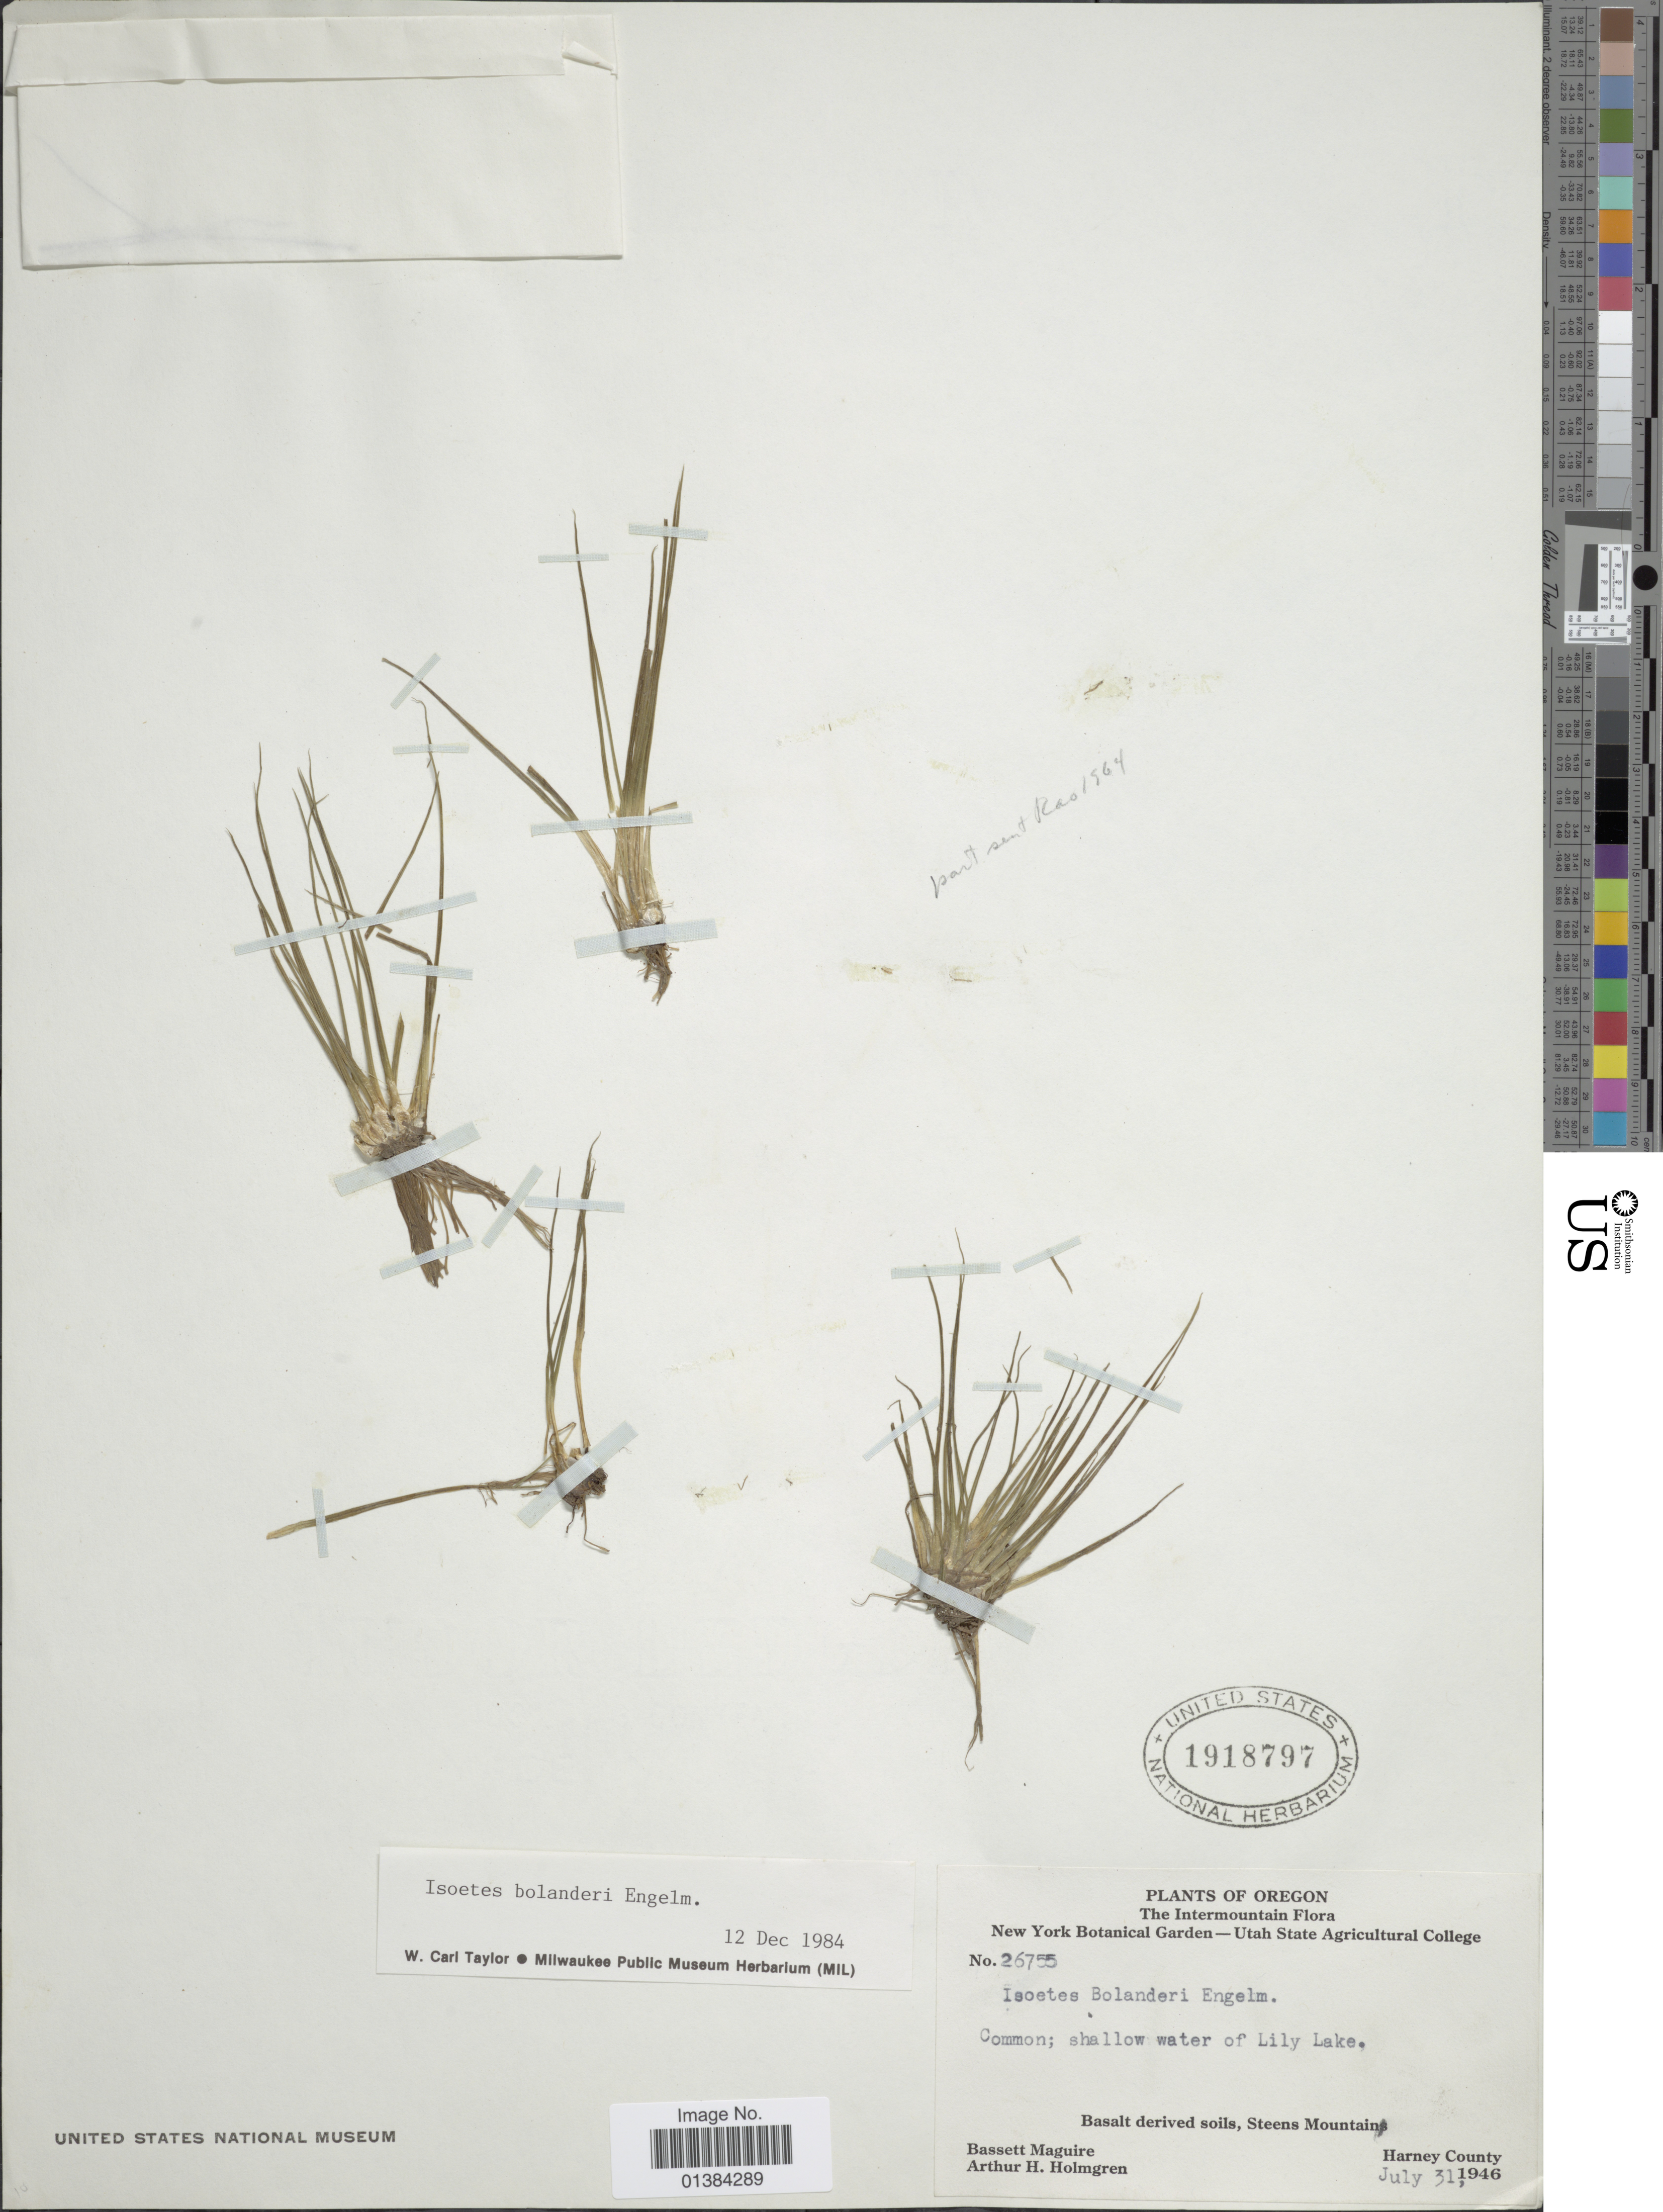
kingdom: Plantae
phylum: Tracheophyta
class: Lycopodiopsida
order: Isoetales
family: Isoetaceae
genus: Isoetes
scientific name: Isoetes bolanderi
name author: Engelm.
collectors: B. Maguire & A. H. Holmgren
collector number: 26755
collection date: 1946-07-31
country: United States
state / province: Oregon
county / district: Harney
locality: The Intermountain Flora. Common; shallow water of Lily Lake. Basalt derived soils, Steens Mountain, Harney County.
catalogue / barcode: US 1918797